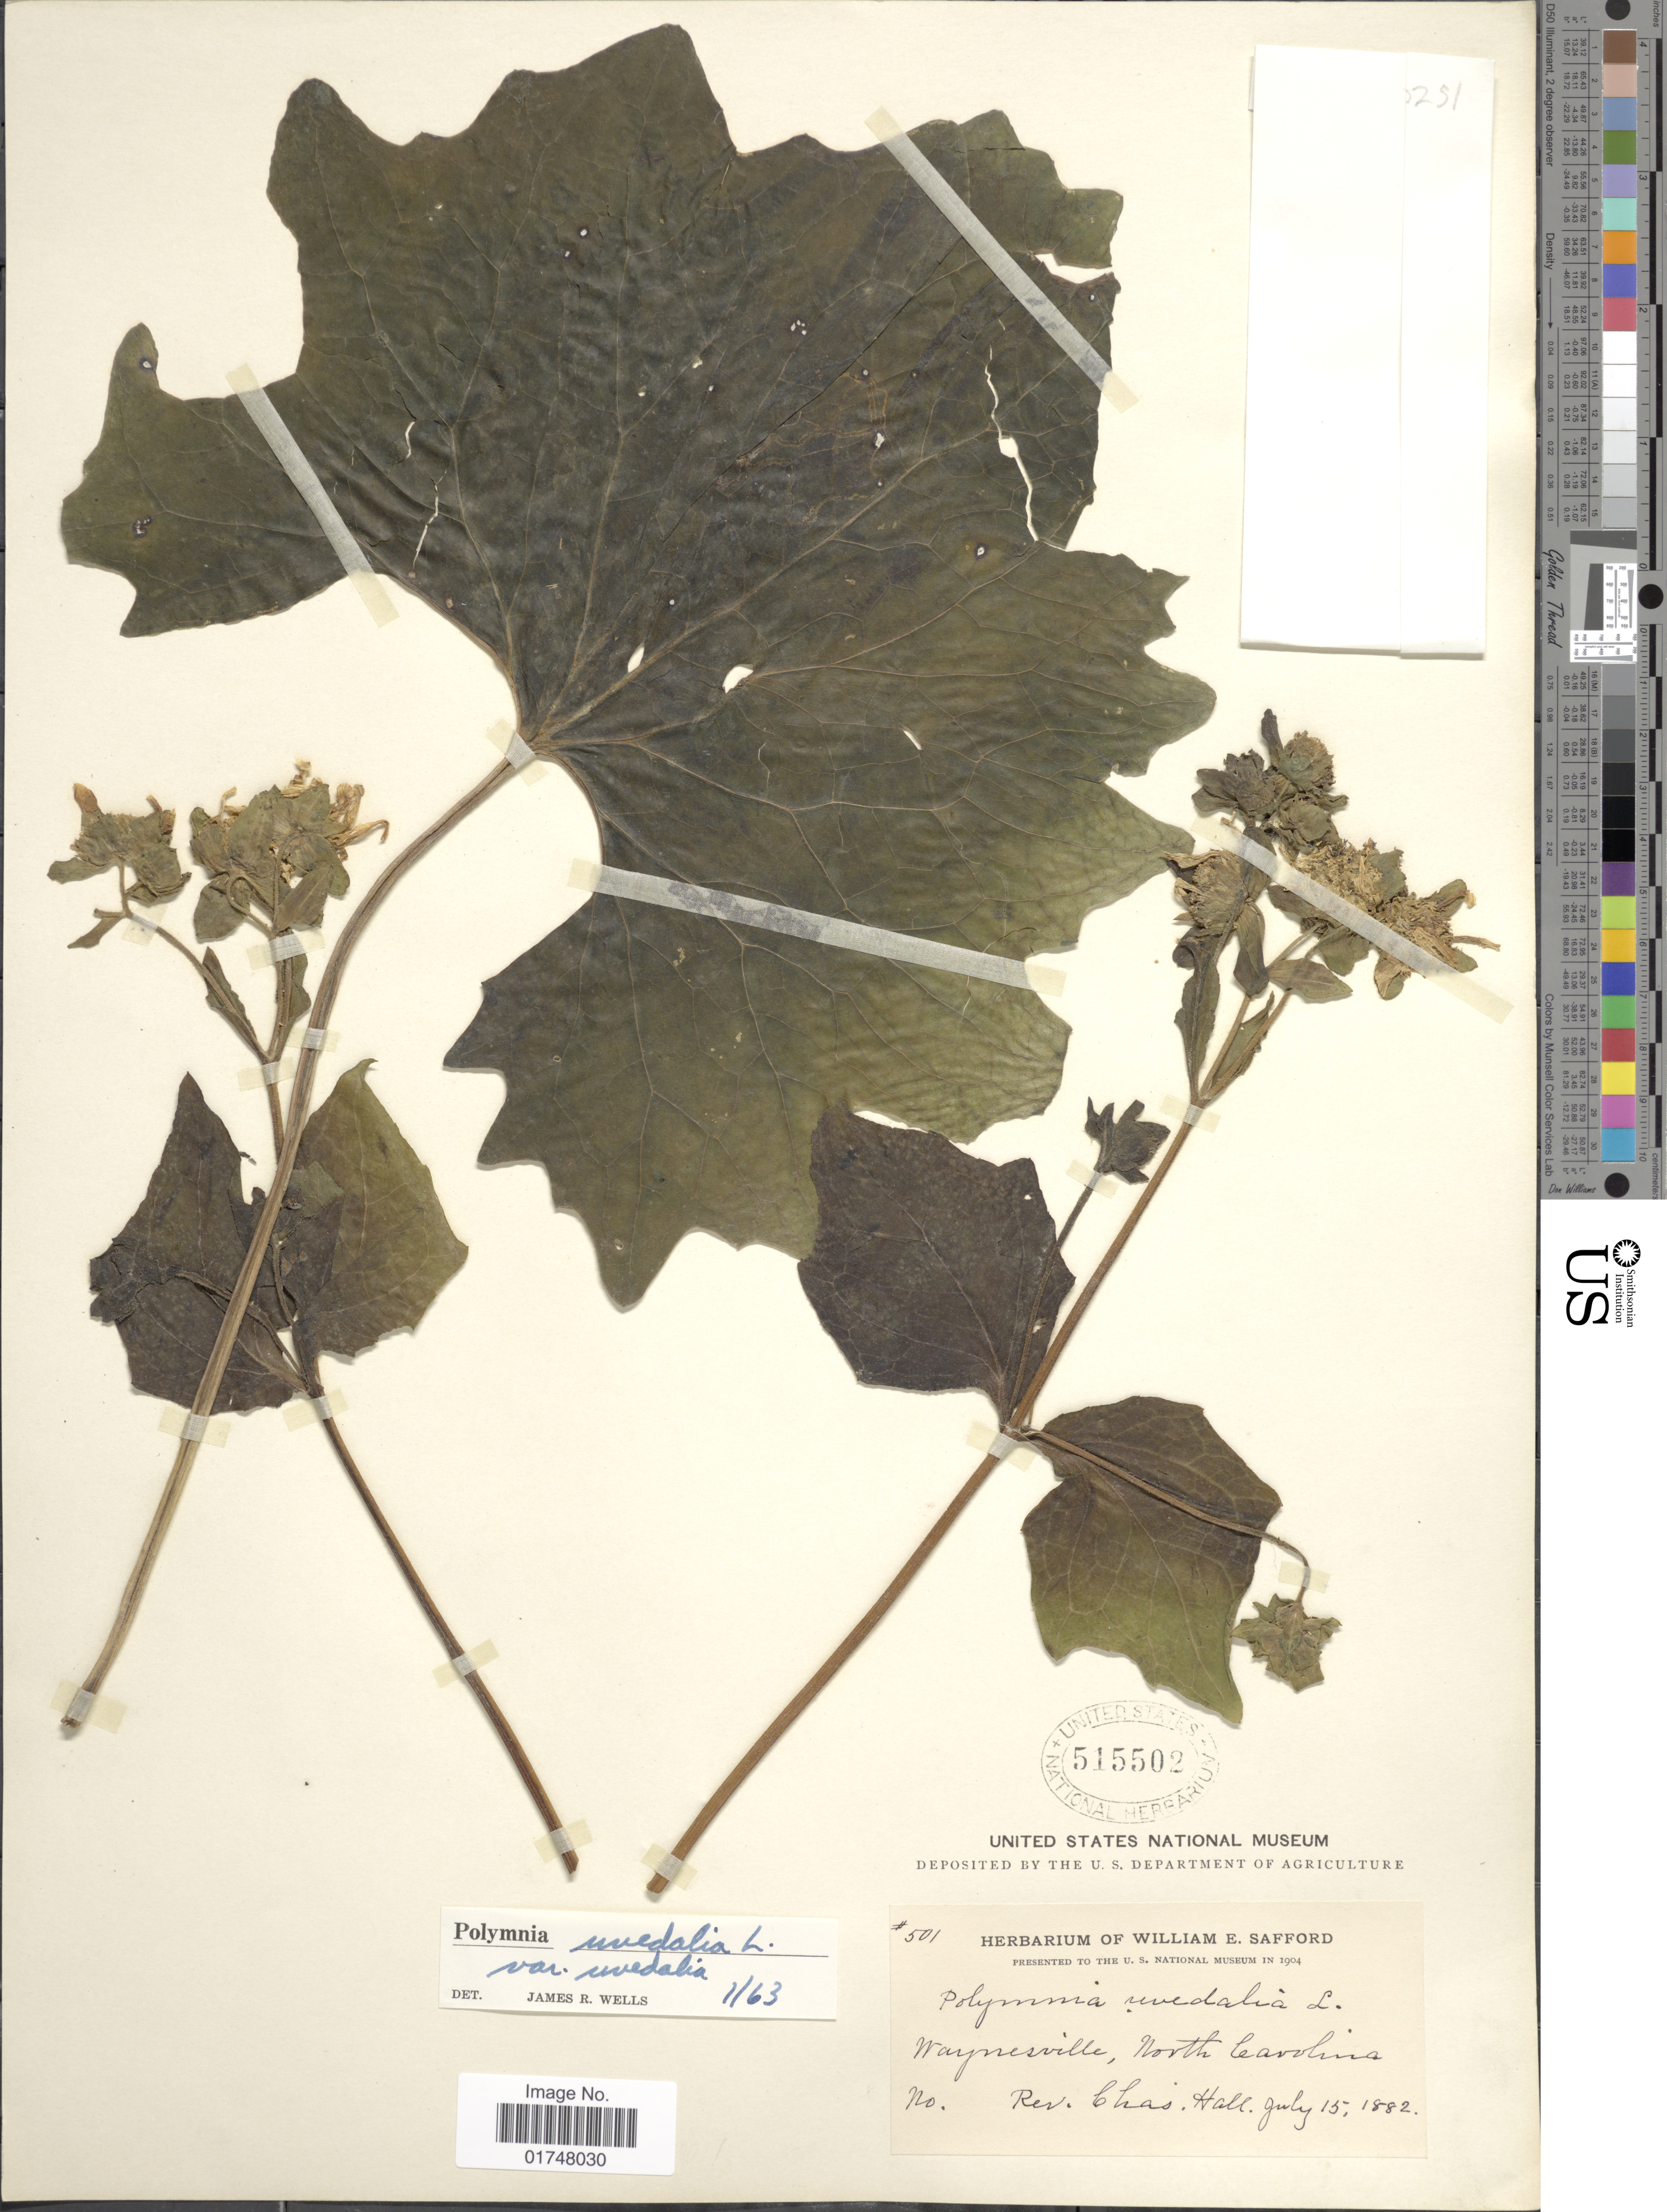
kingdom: Plantae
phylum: Tracheophyta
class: Magnoliopsida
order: Asterales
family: Asteraceae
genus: Smallanthus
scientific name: Smallanthus uvedalia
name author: (L.) Mack. ex Mack.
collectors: C. Hall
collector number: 501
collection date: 1882-07-15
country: United States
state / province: North Carolina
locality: Waynesville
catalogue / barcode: US 515502